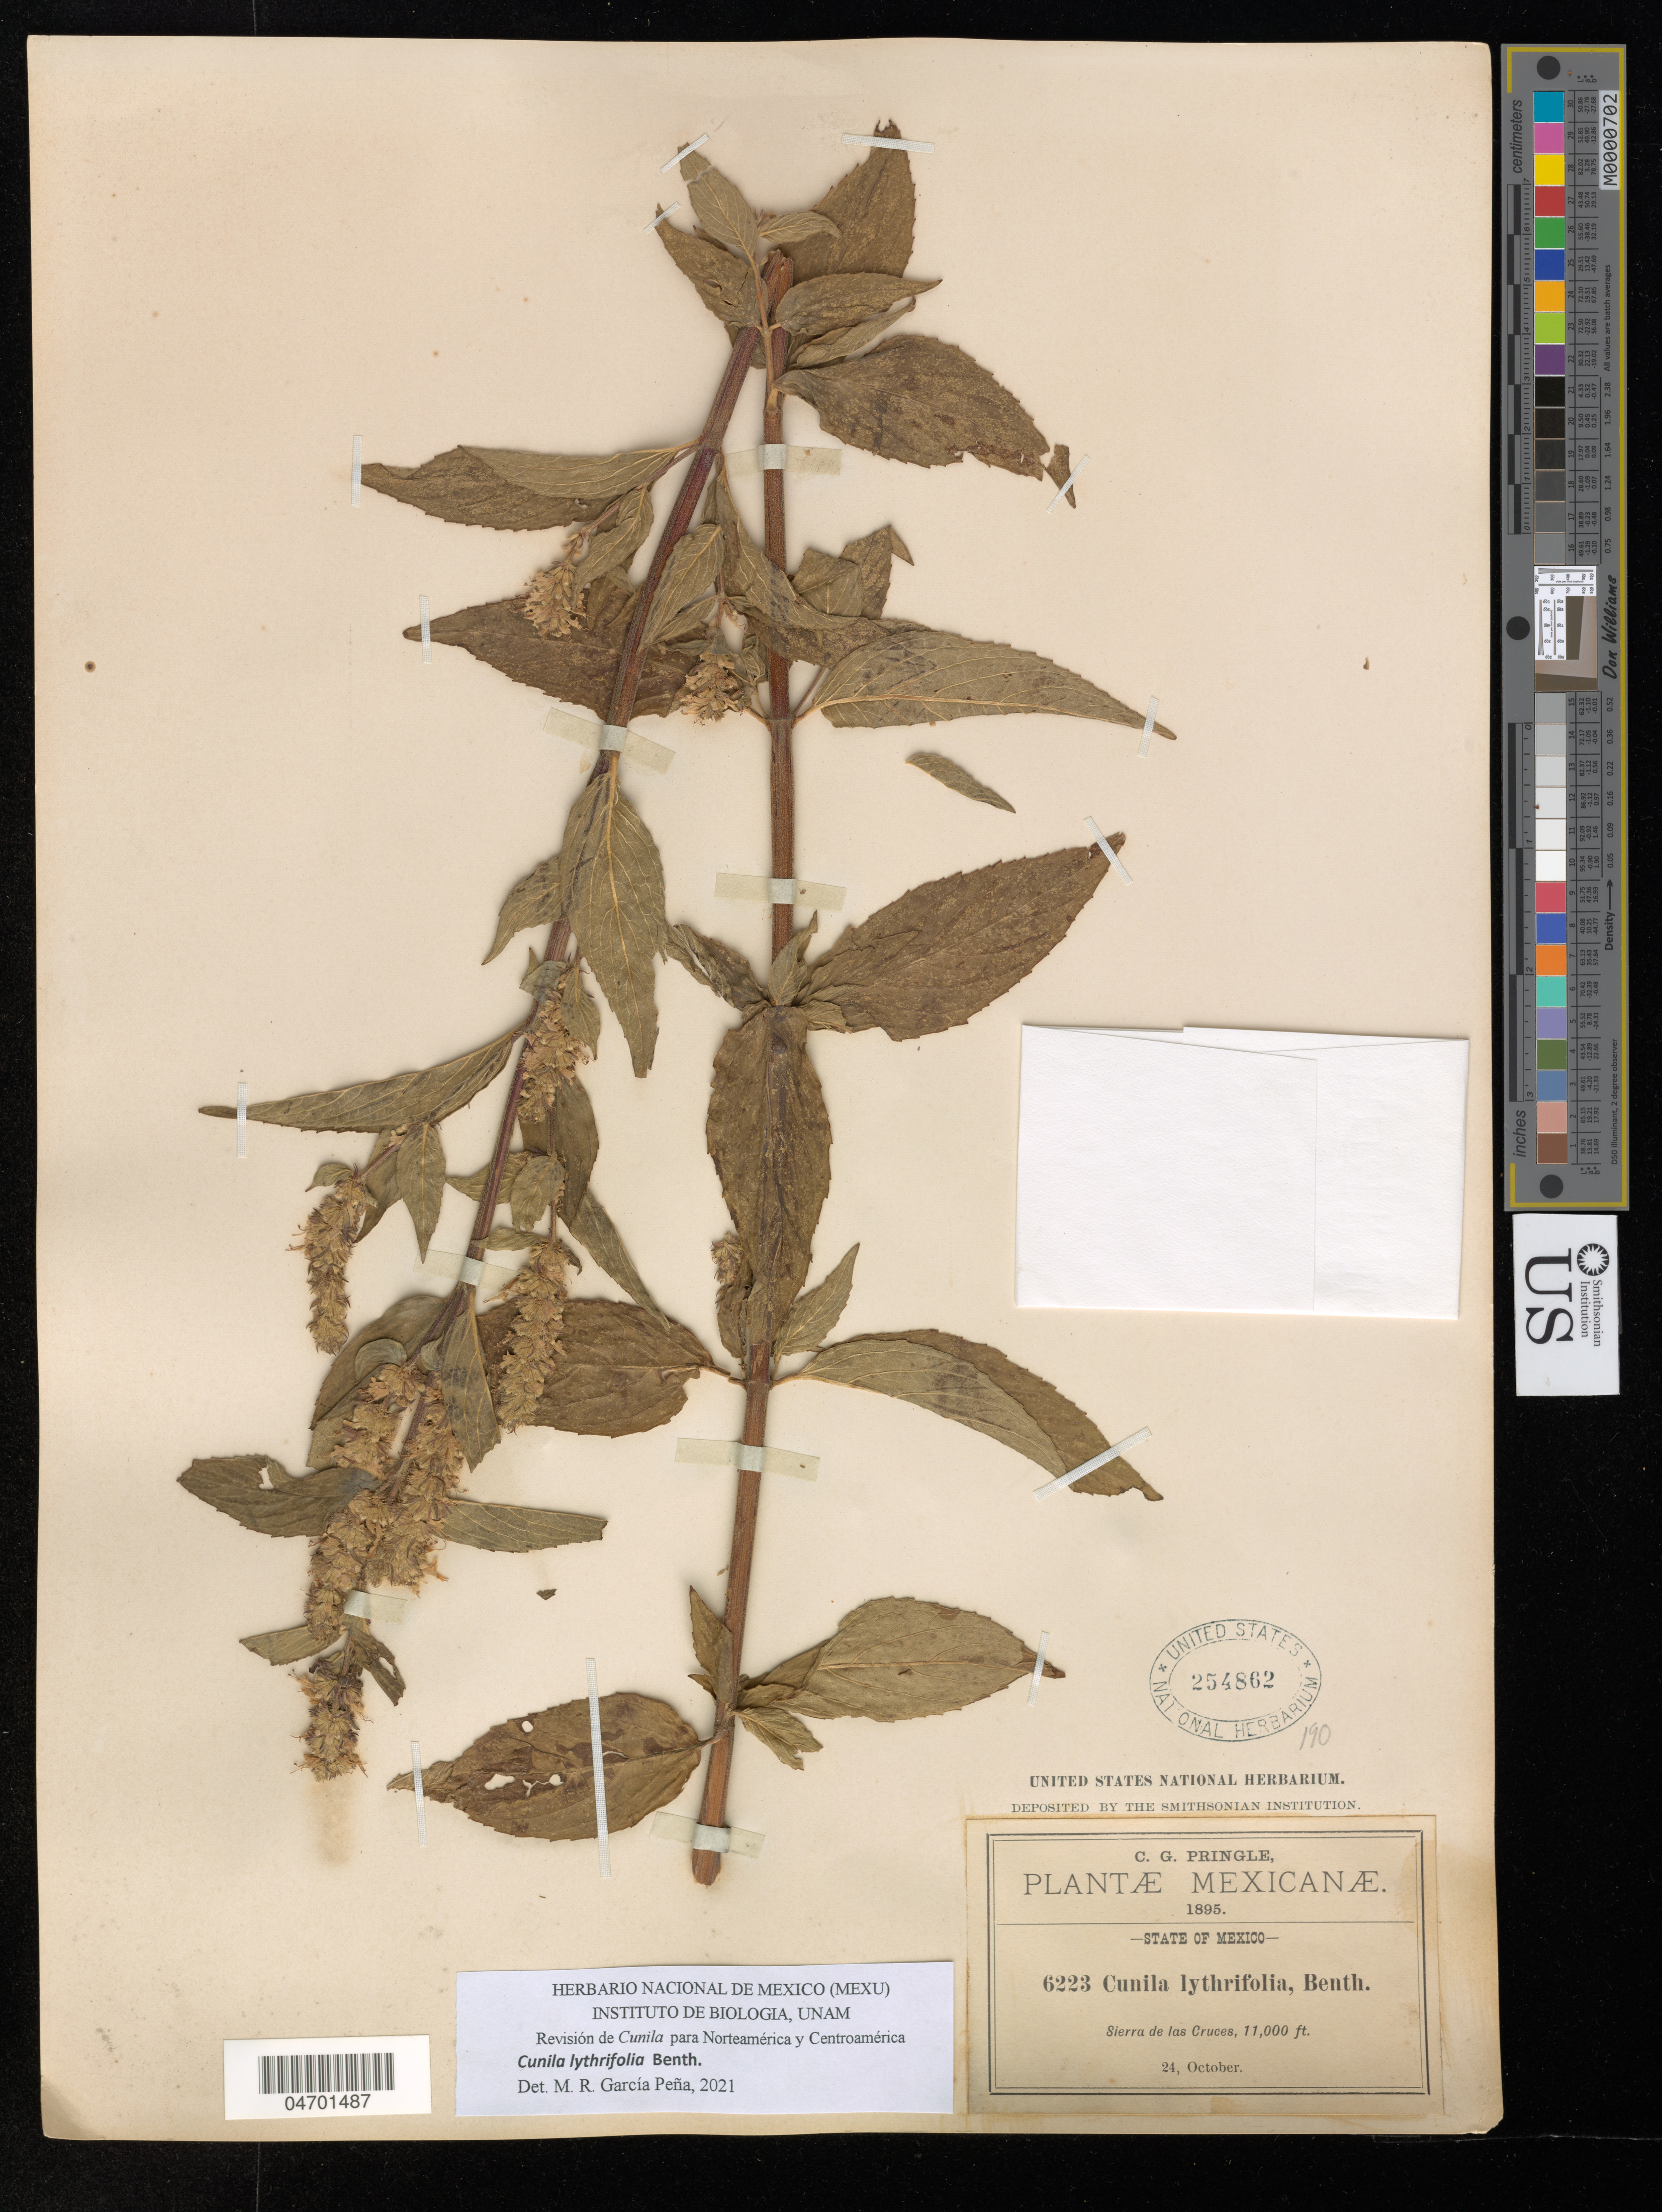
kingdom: Plantae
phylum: Tracheophyta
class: Magnoliopsida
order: Lamiales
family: Lamiaceae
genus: Cunila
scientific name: Cunila lythrifolia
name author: Benth.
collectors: C. G. Pringle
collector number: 6223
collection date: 1895-10-24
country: Mexico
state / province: México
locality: Sierra de las Cruces.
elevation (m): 3353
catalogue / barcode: US 254862